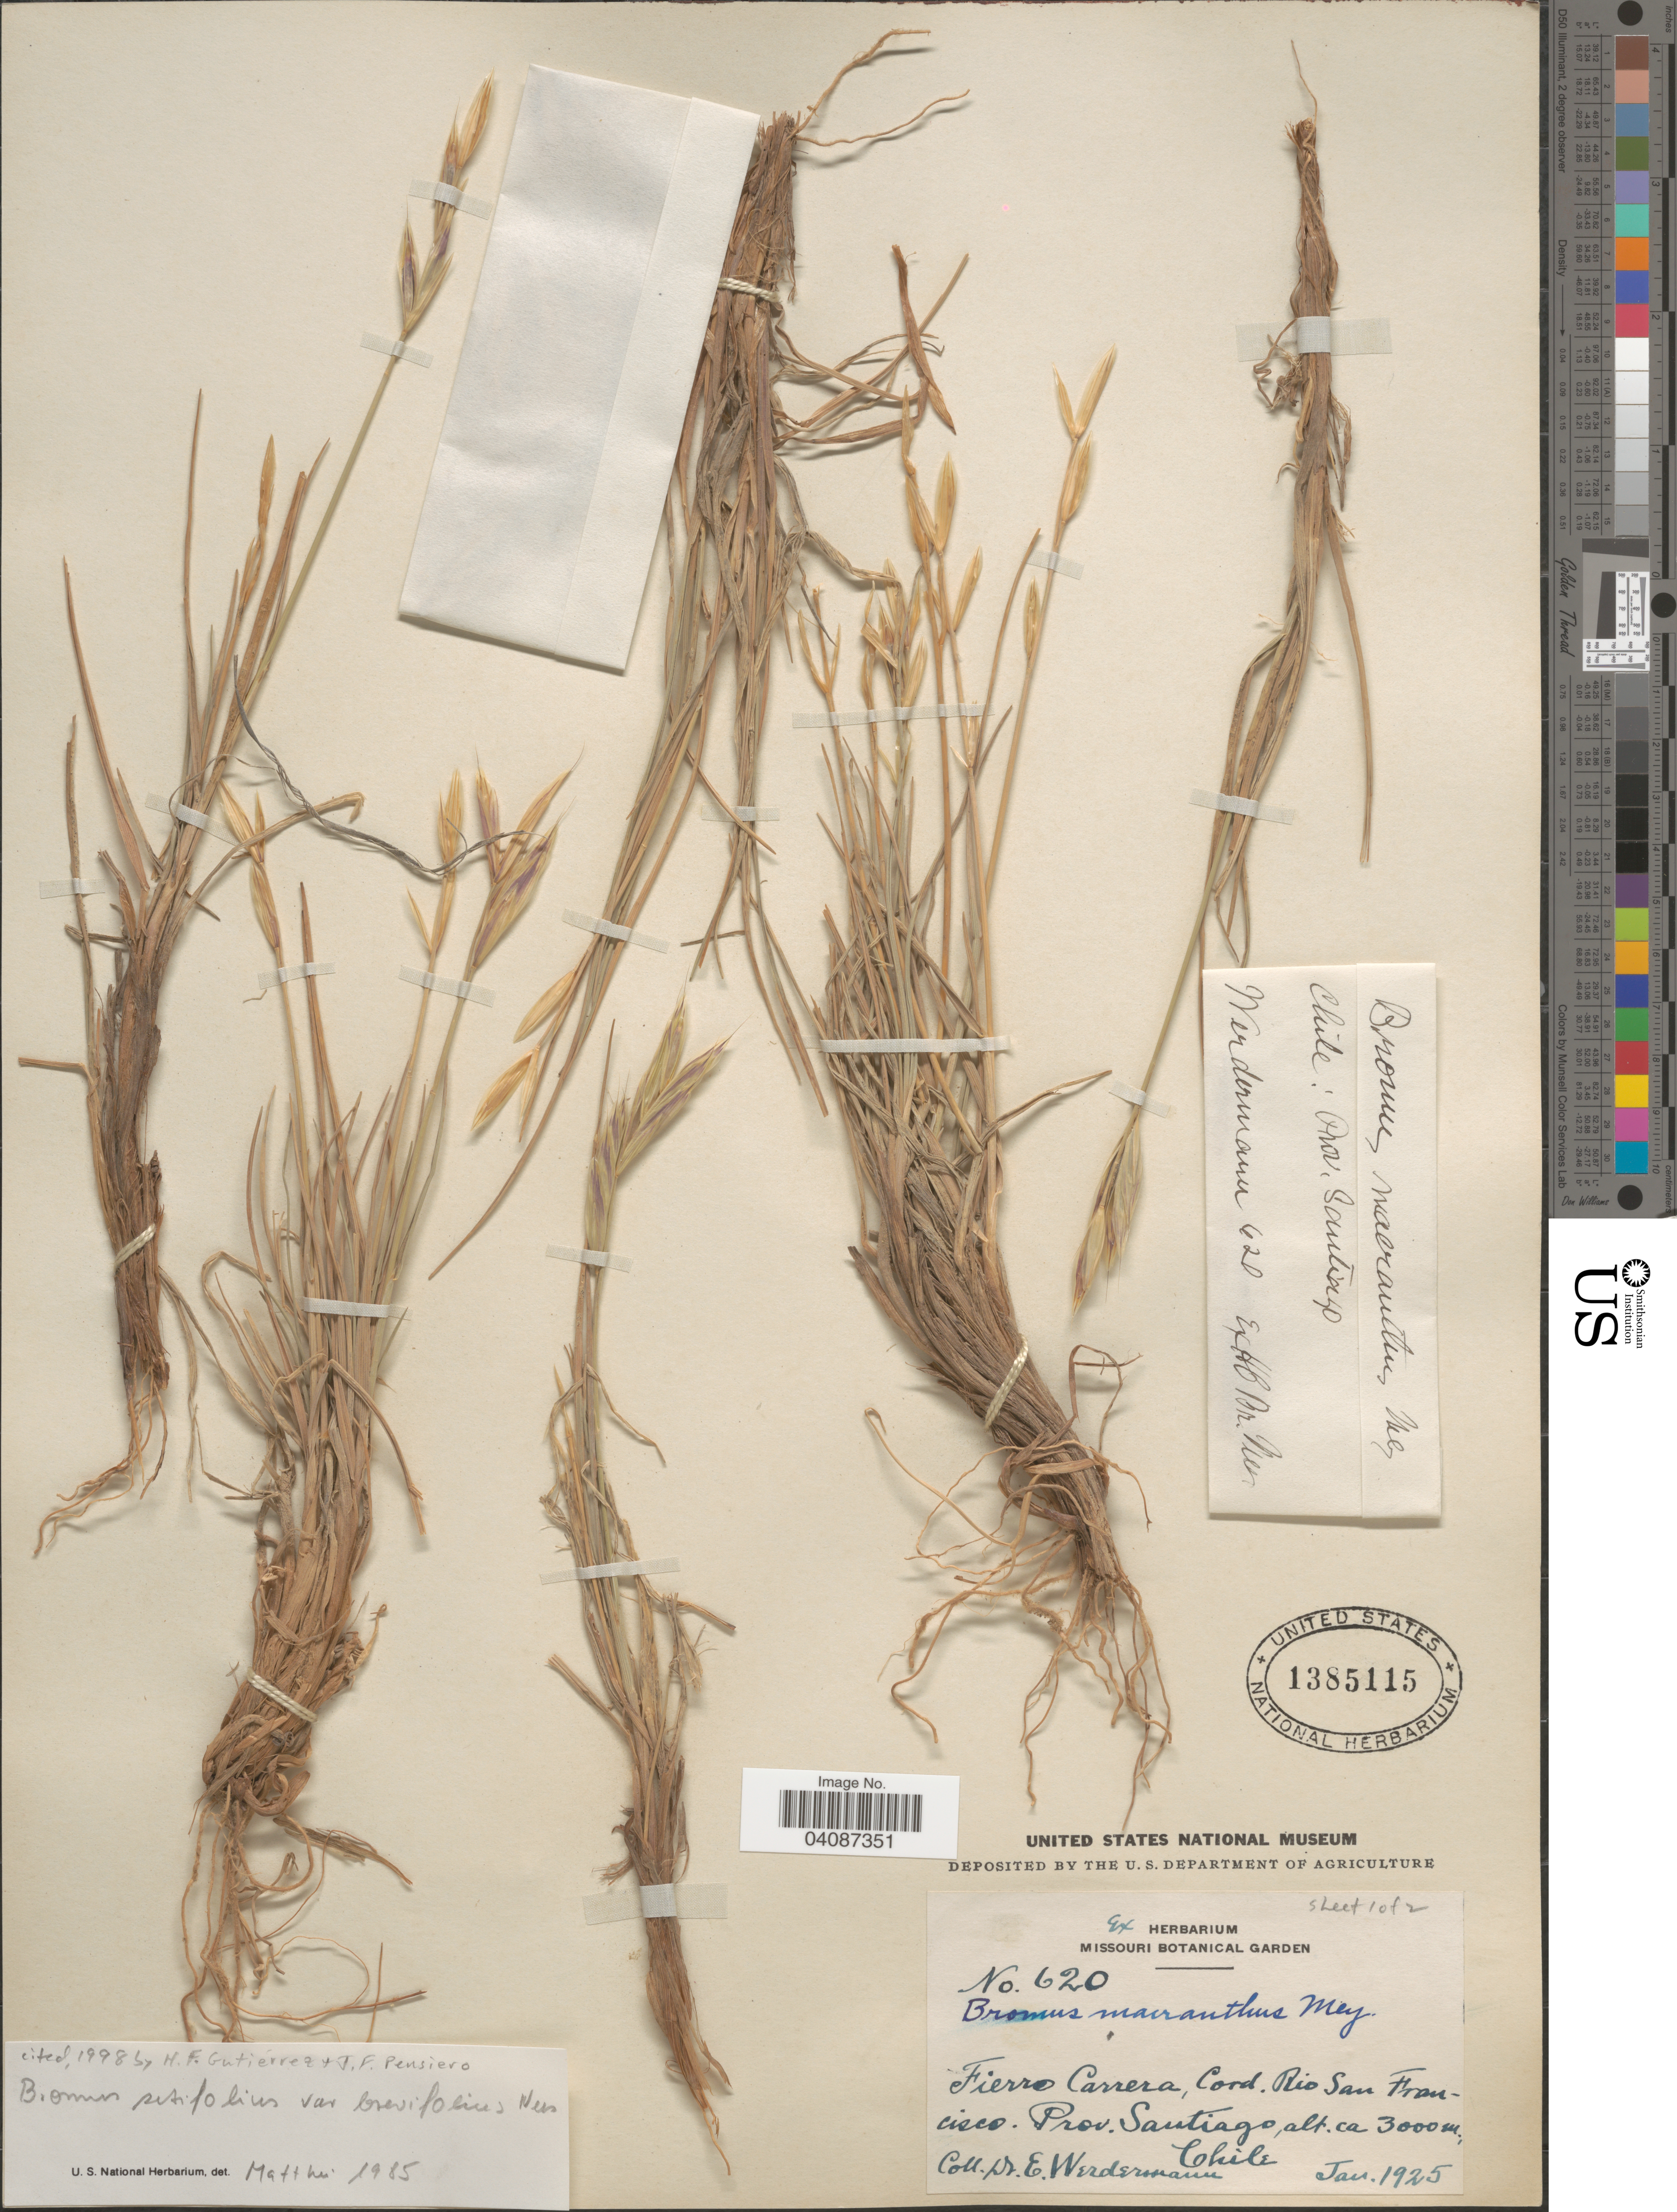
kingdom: Plantae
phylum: Tracheophyta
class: Liliopsida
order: Poales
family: Poaceae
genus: Bromus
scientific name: Bromus setifolis var. brevifolius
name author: Nees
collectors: E. Werdermann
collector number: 620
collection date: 1925-01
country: Chile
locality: Fierro Carrera, Cord. Rio San Francisco. Prov. Santiago.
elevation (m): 3000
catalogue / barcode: US 1385115